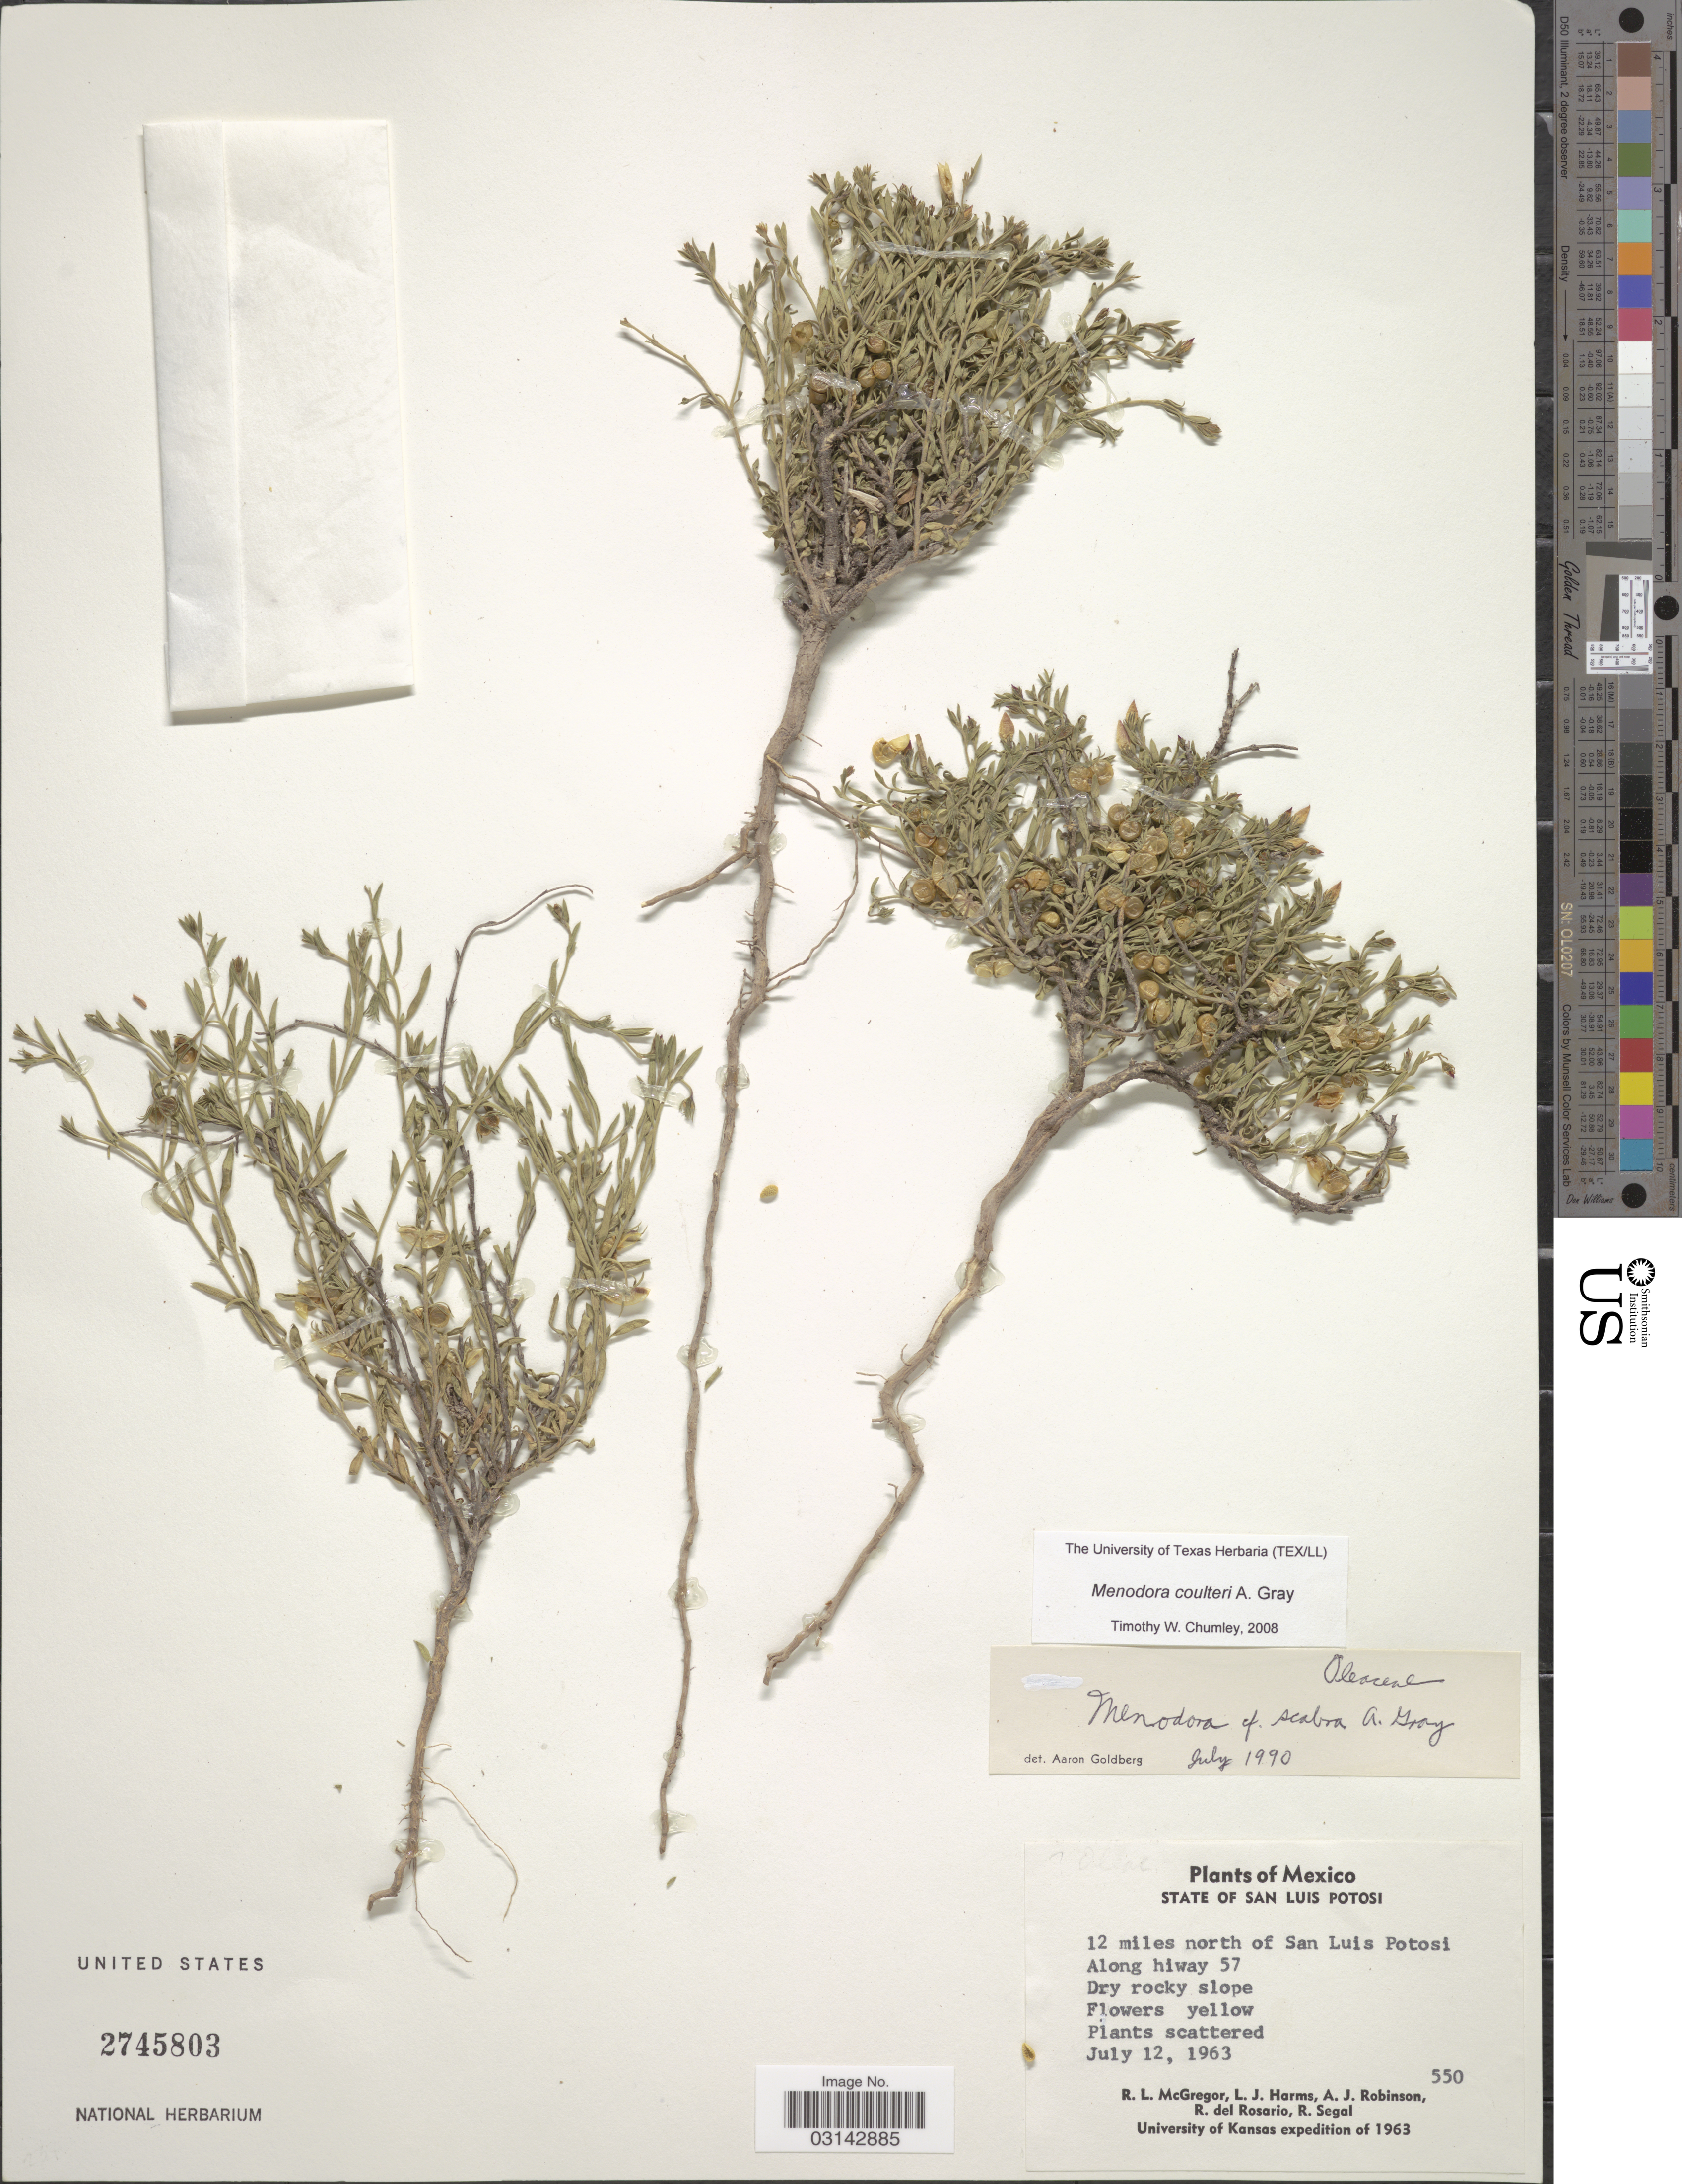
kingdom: Plantae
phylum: Tracheophyta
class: Magnoliopsida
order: Lamiales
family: Oleaceae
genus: Menodora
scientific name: Menodora coulteri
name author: A. Gray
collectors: R. McGregor, L. Harms, A. J. Robinson, R. del Rosario & R. Segal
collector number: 550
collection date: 1963-07-12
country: Mexico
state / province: San Luis Potosí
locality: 12 miles north of San Luis Potosi. Along hiway 57.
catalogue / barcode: US 2745803